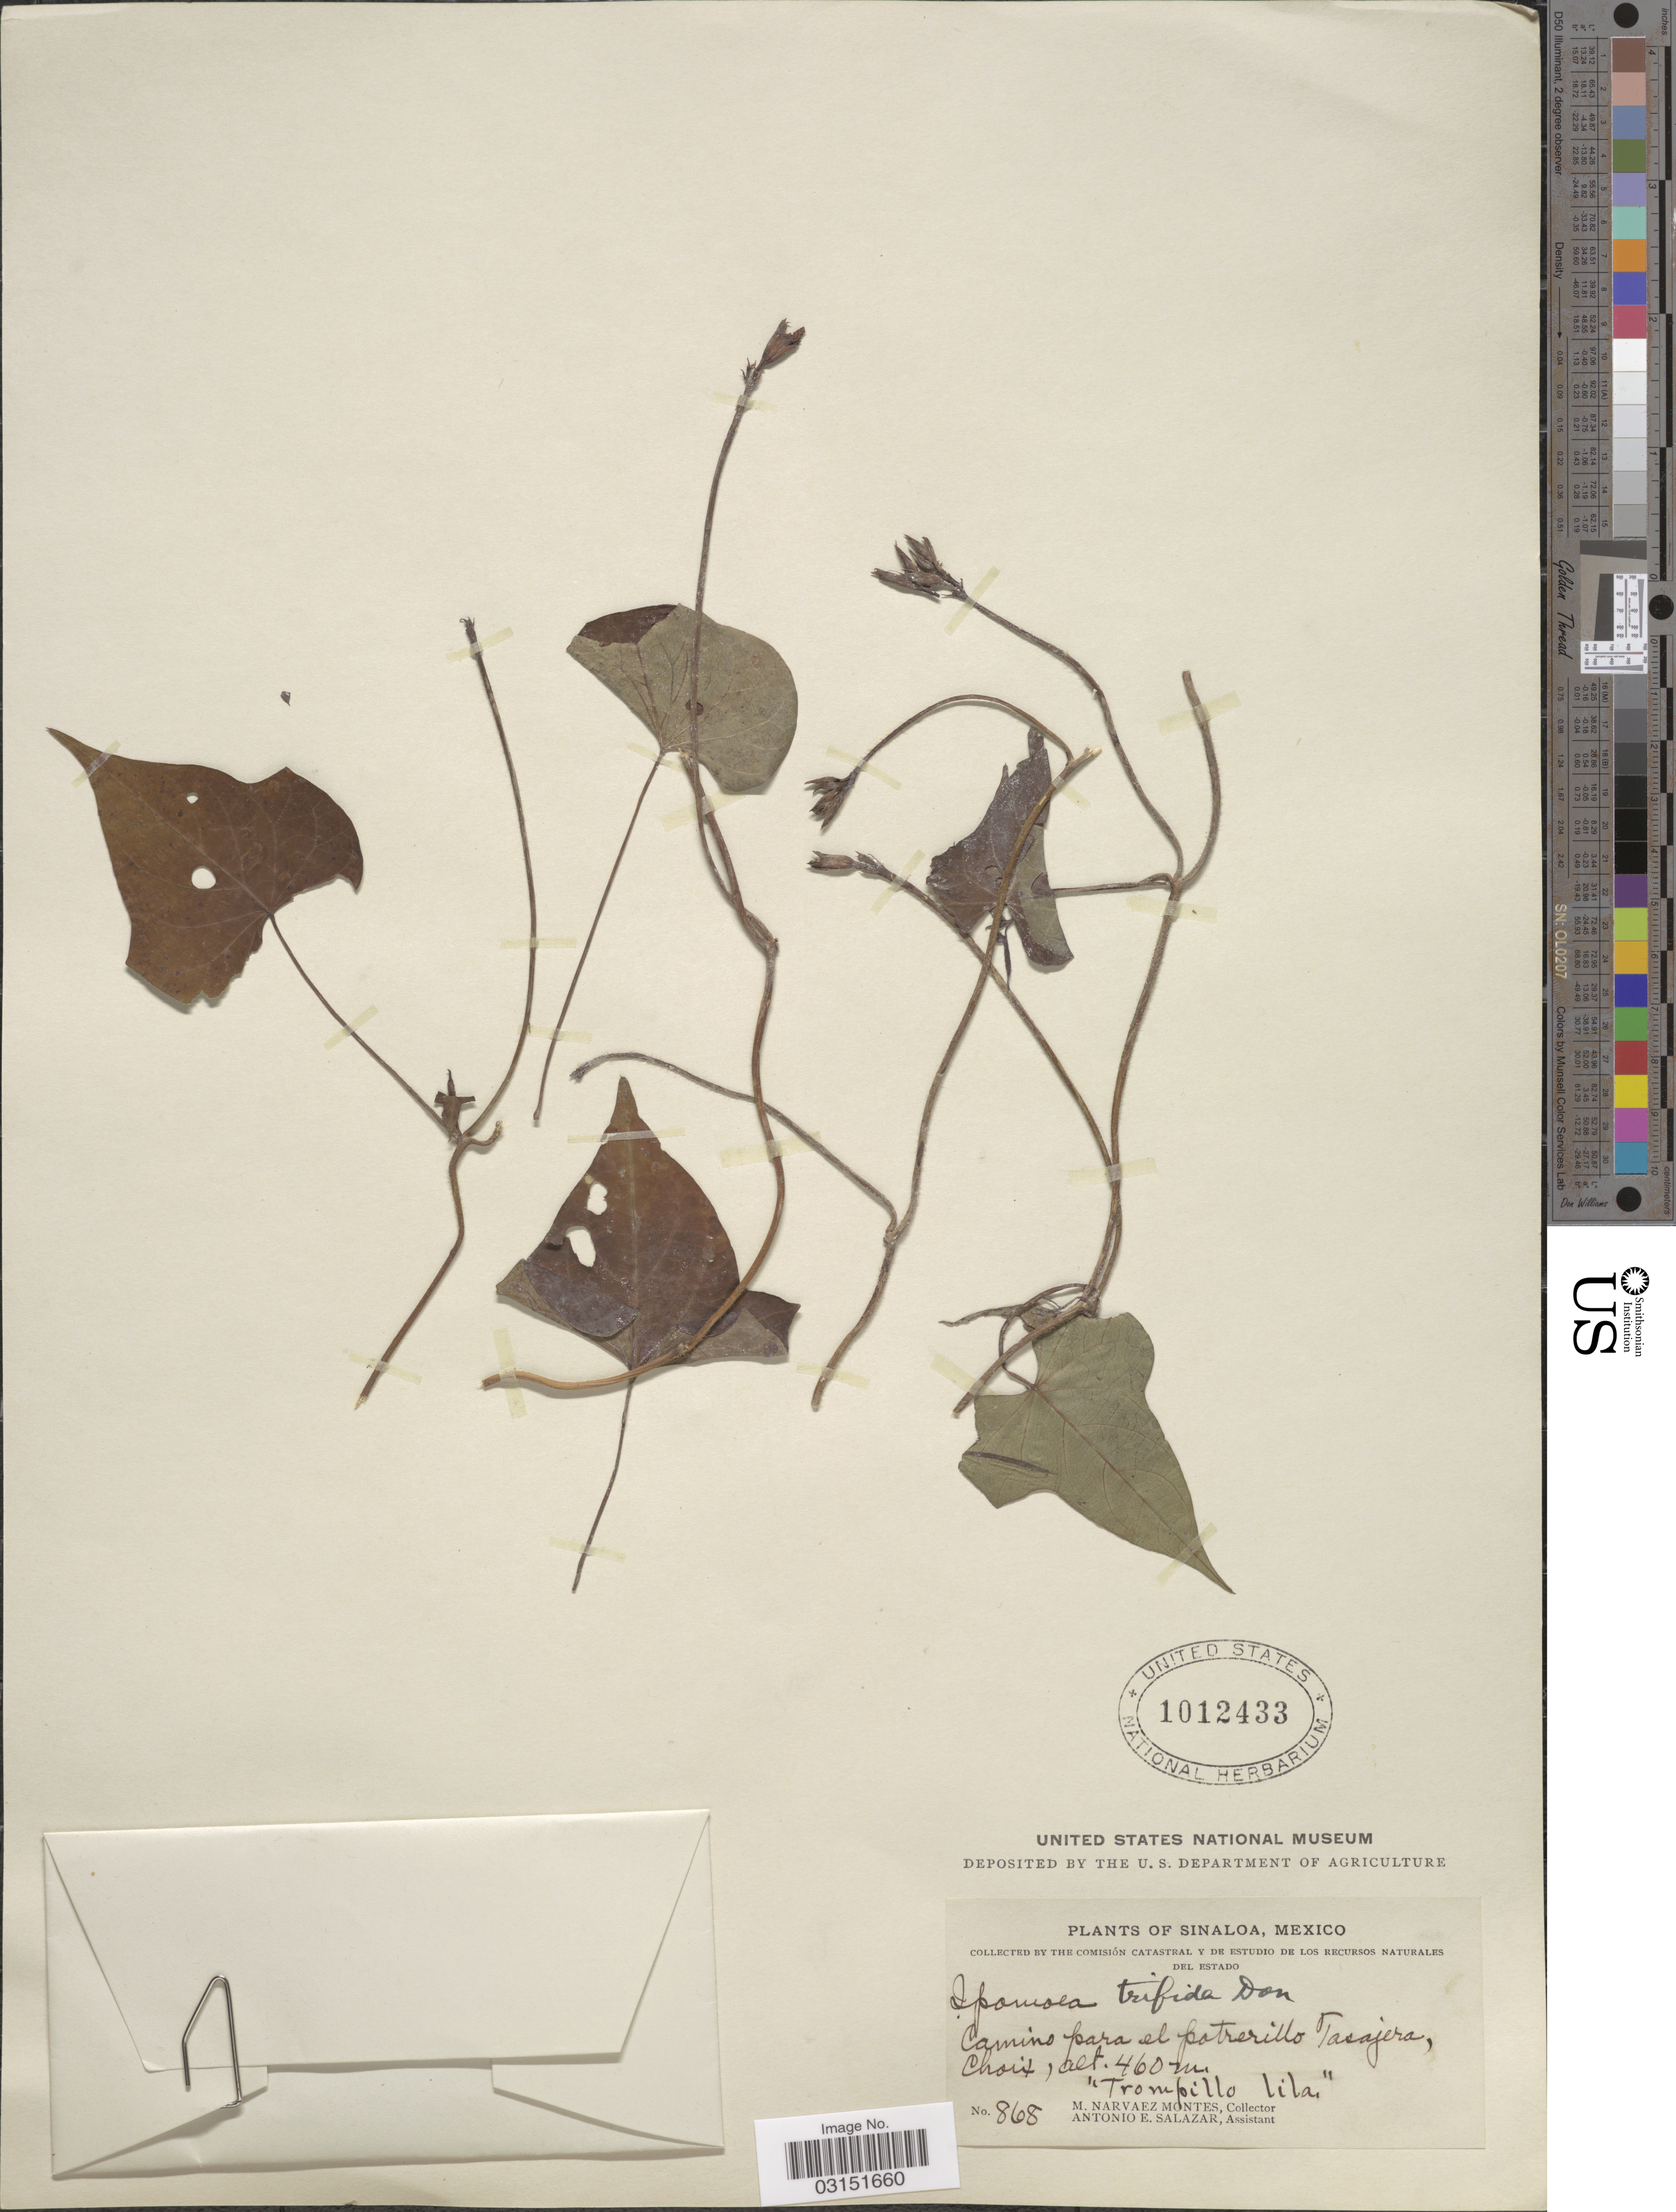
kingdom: Plantae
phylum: Tracheophyta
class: Magnoliopsida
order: Solanales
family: Convolvulaceae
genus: Ipomoea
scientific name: Ipomoea trifida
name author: (Kunth) G. Don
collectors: M. Narvaez-Montes & A. E. Salazar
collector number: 868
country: Mexico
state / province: Sinaloa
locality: Camino para el potrerillo Tasajera, Choix.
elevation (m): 460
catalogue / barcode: US 1012433